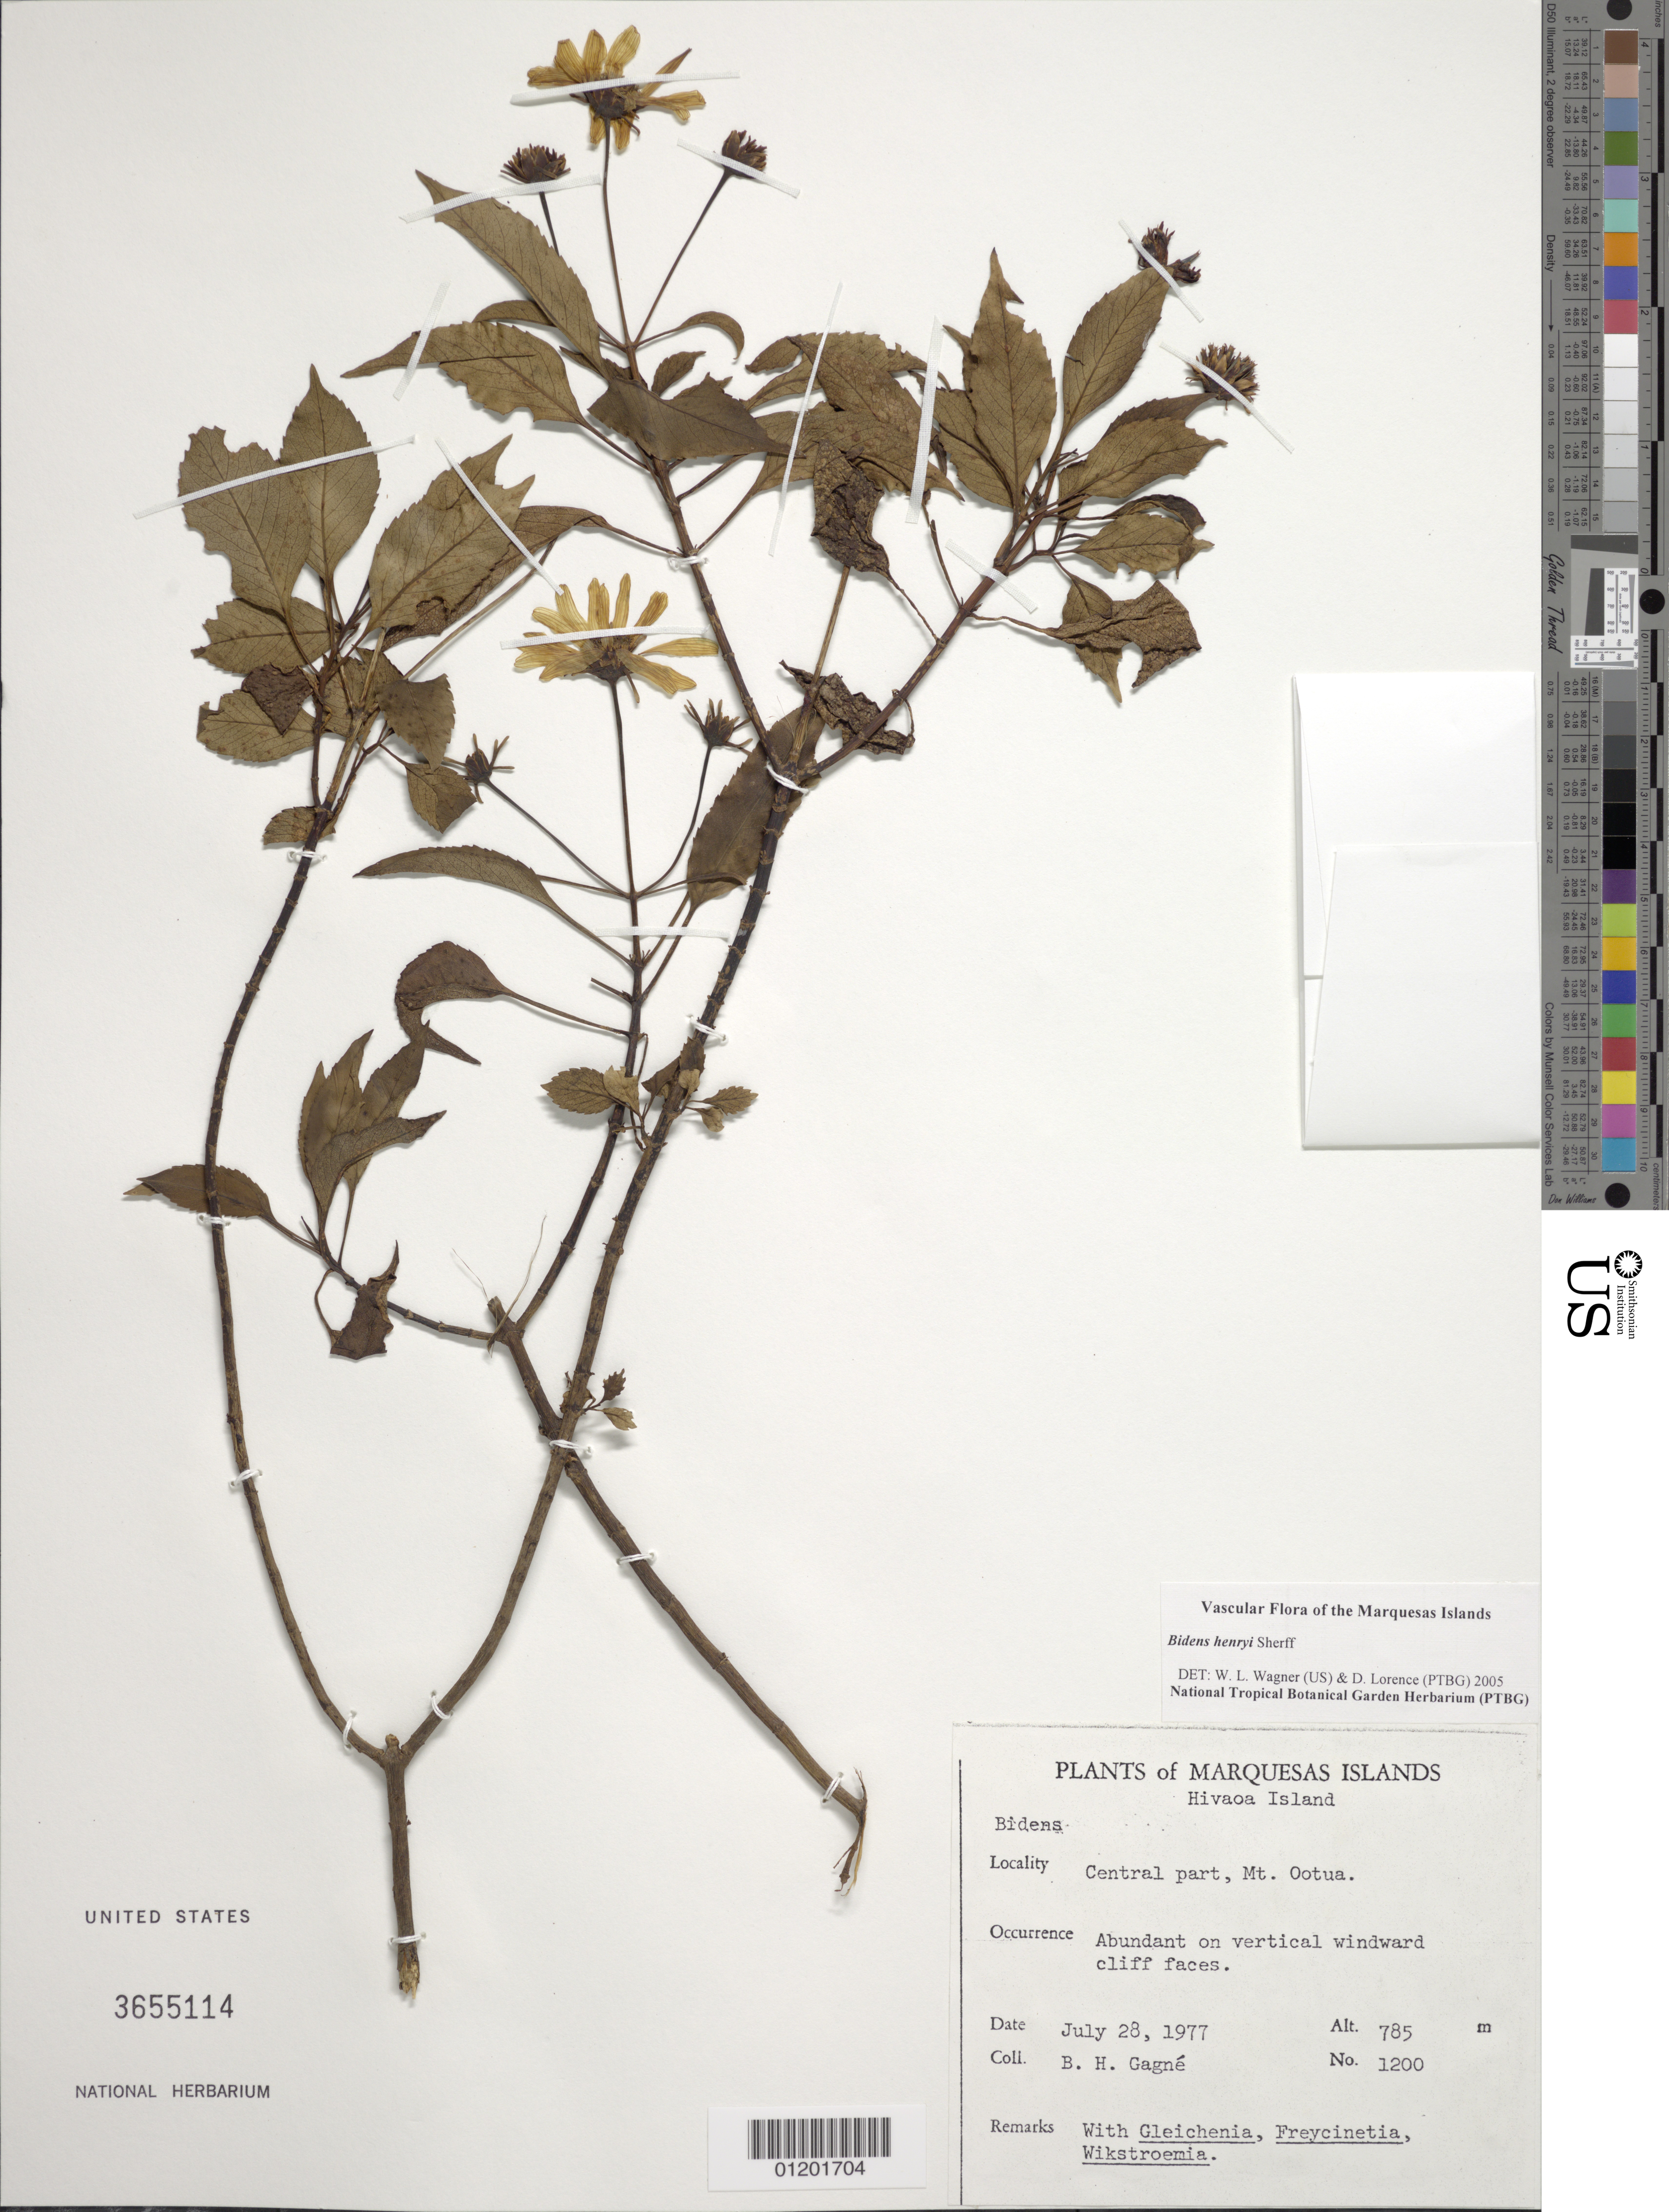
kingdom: Plantae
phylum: Tracheophyta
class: Magnoliopsida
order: Asterales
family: Asteraceae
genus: Bidens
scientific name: Bidens henryi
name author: Sherff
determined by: Wagner, W. L., (BOT), Smithsonian Institution - National Museum of Natural History (UNITED STATES)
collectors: B. H. Gagné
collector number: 1200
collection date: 1977-07-28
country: French Polynesia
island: Hiva Oa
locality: Mt. Ootua, central part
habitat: Vertical windward cliff face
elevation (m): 785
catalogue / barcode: US 3655114